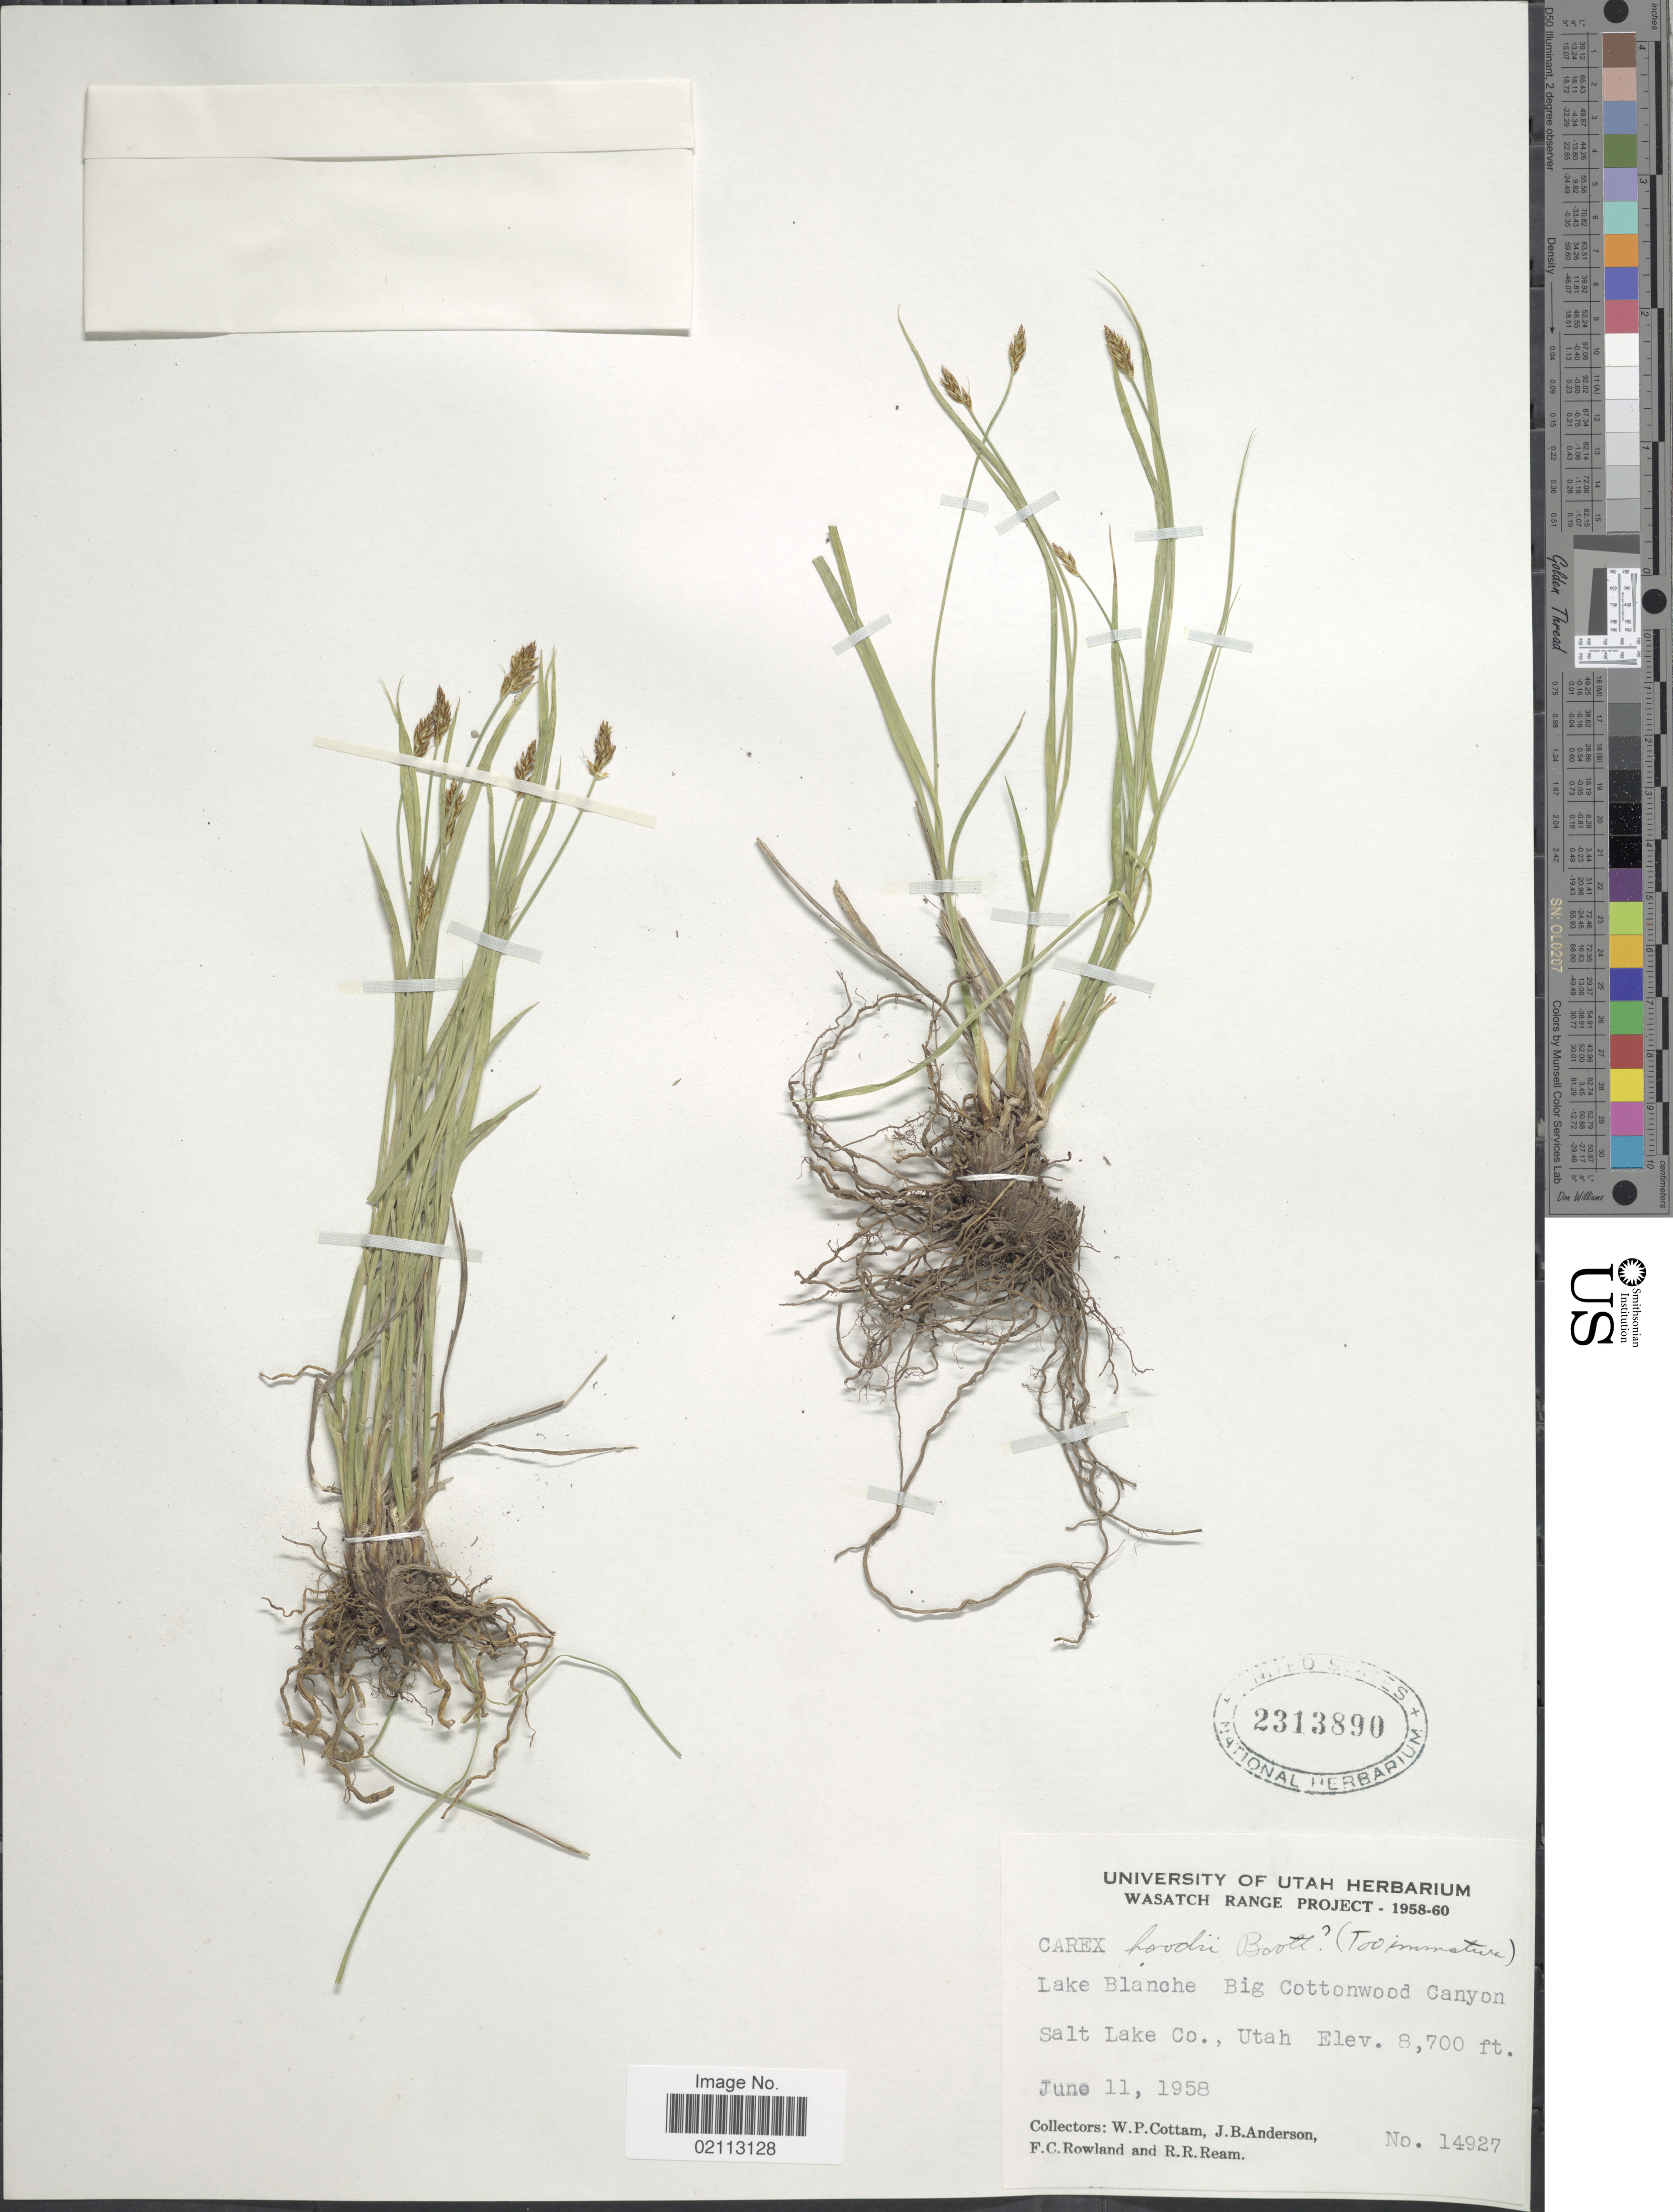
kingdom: Plantae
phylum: Tracheophyta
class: Liliopsida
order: Poales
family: Cyperaceae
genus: Carex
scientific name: Carex hoodii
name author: Boott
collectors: W. Cottam, J. B. Anderson, F. Rowland & R. Ream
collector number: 14927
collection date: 1958-06-11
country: United States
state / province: Utah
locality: Lake Blanche, Big Cottonwood Canyon, Salt Lake Co.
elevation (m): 2652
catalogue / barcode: US 2313890